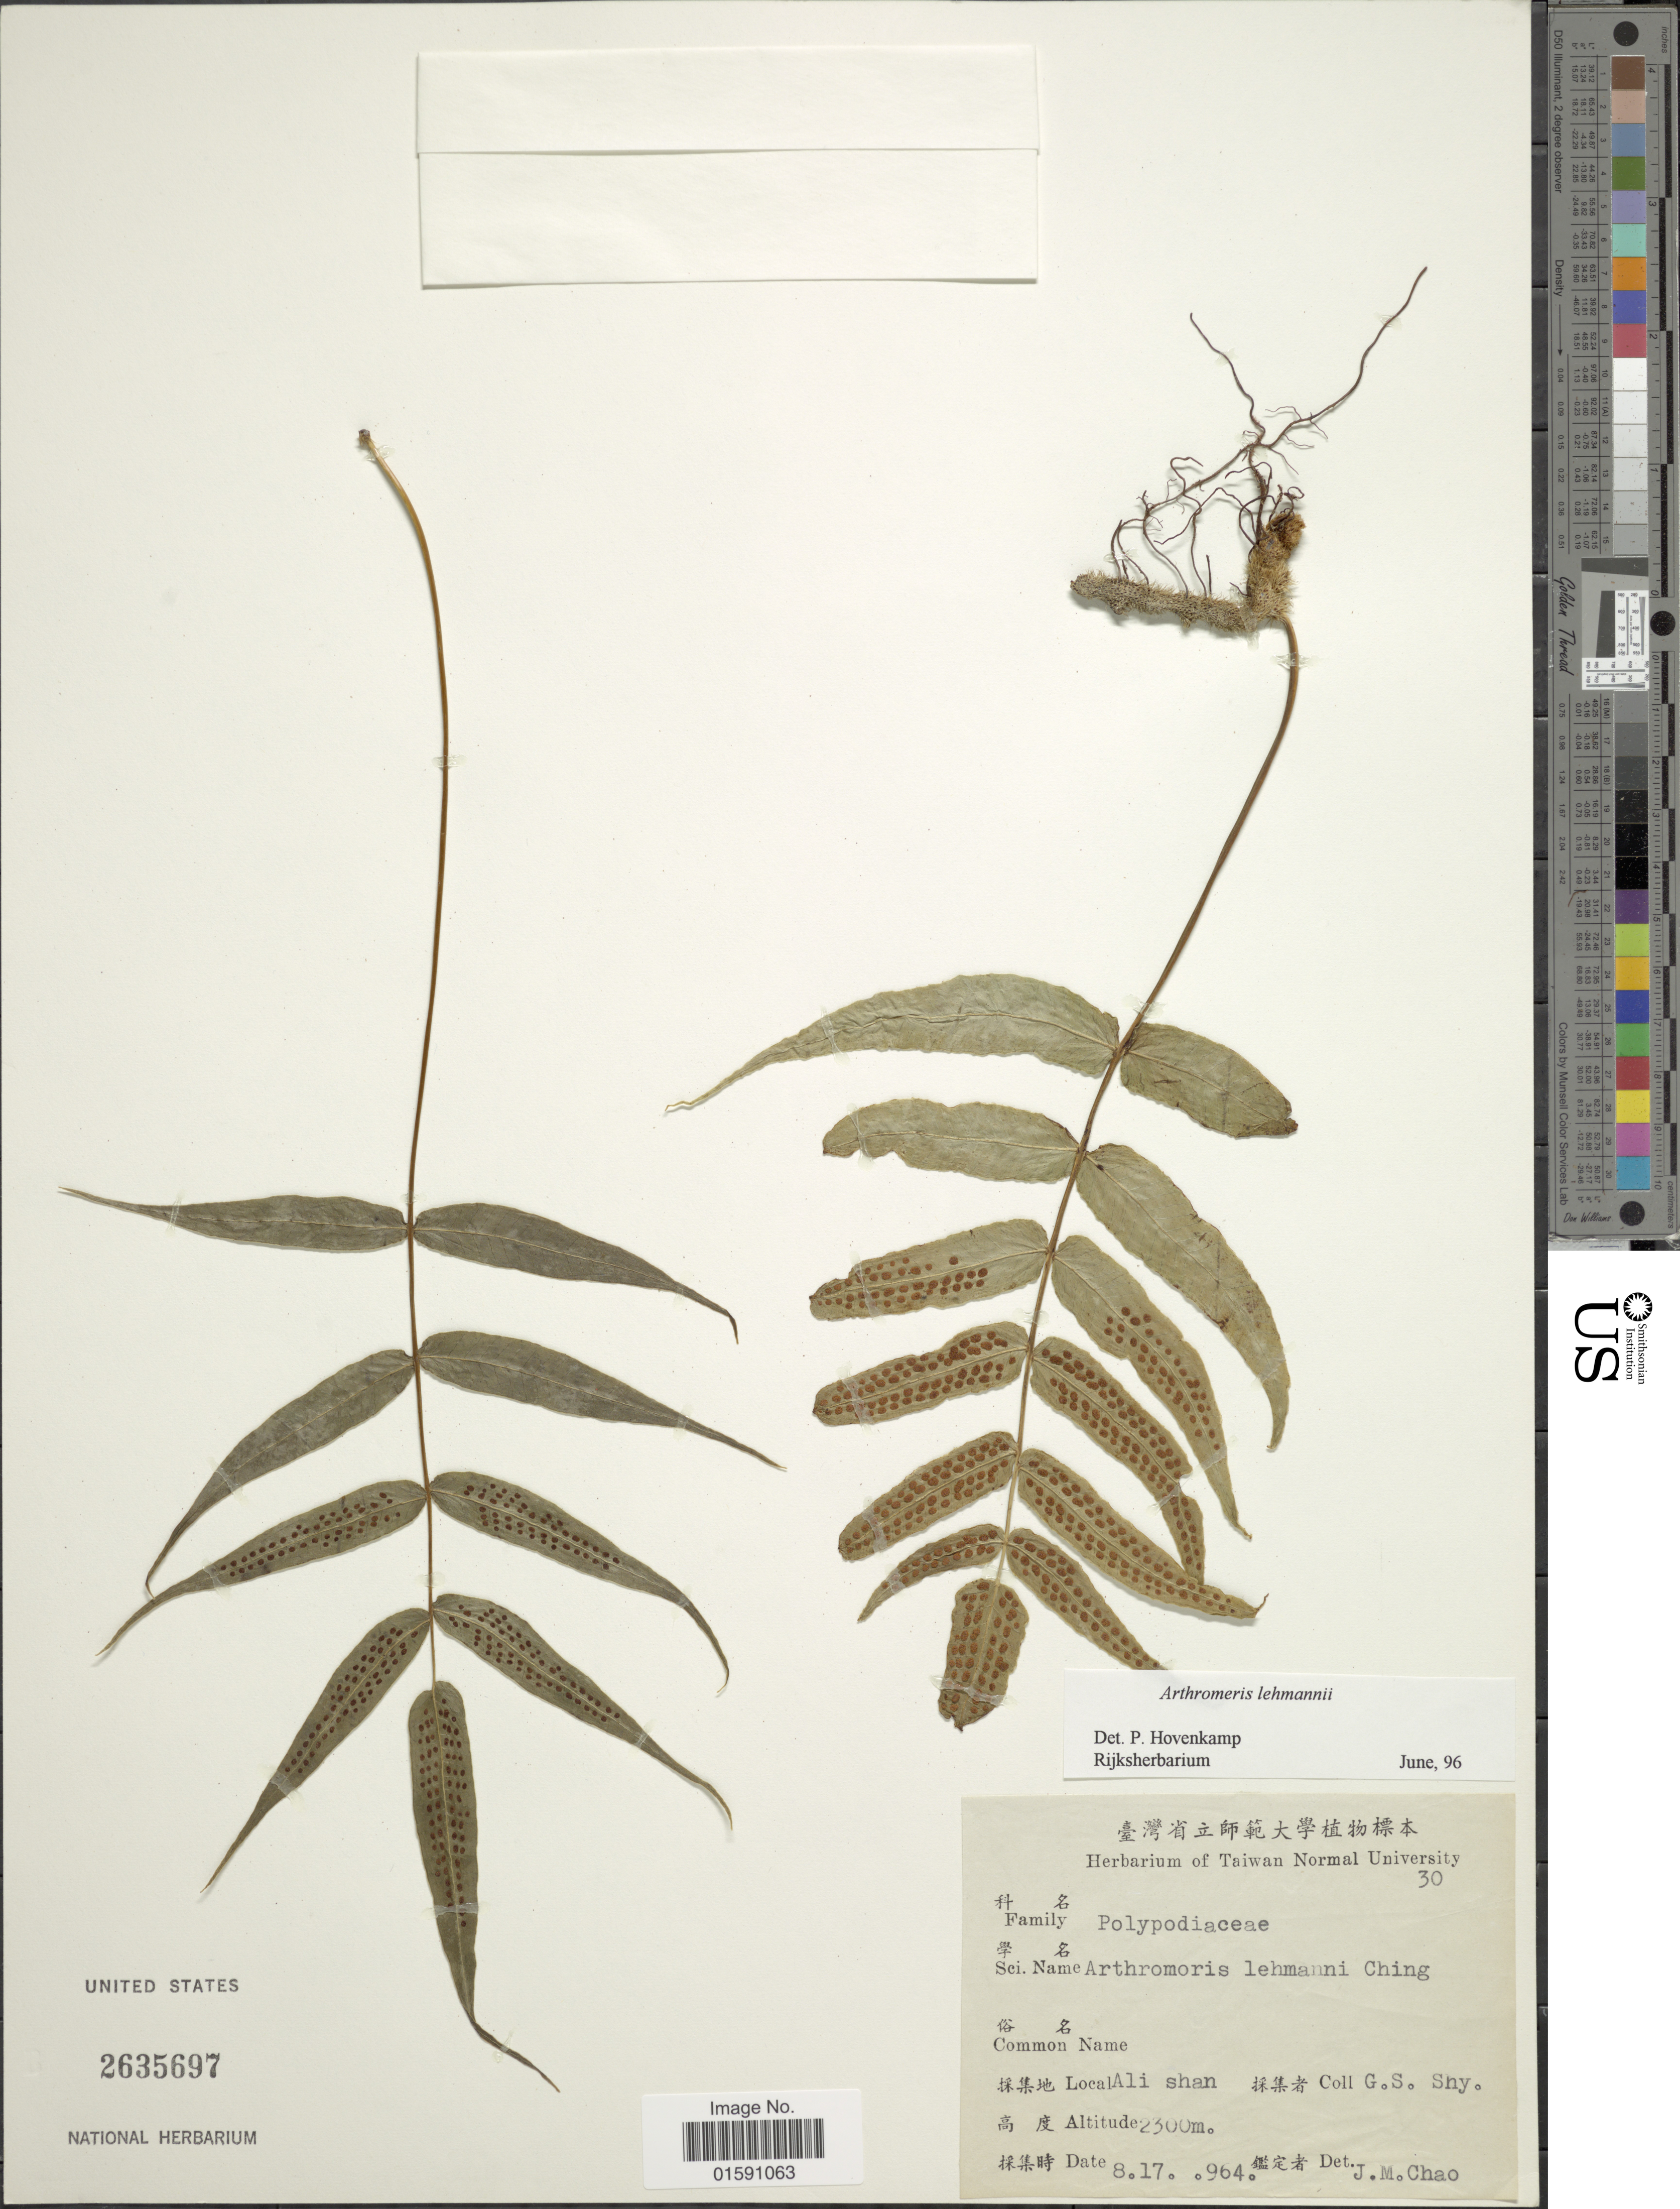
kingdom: Plantae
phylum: Tracheophyta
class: Polypodiopsida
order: Polypodiales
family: Polypodiaceae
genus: Arthromeris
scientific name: Arthromeris lehmannii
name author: (Mett.) Ching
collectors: G. Shy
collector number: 30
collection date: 1964-08-17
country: Taiwan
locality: Ali Shan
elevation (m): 2300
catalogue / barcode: US 2635697